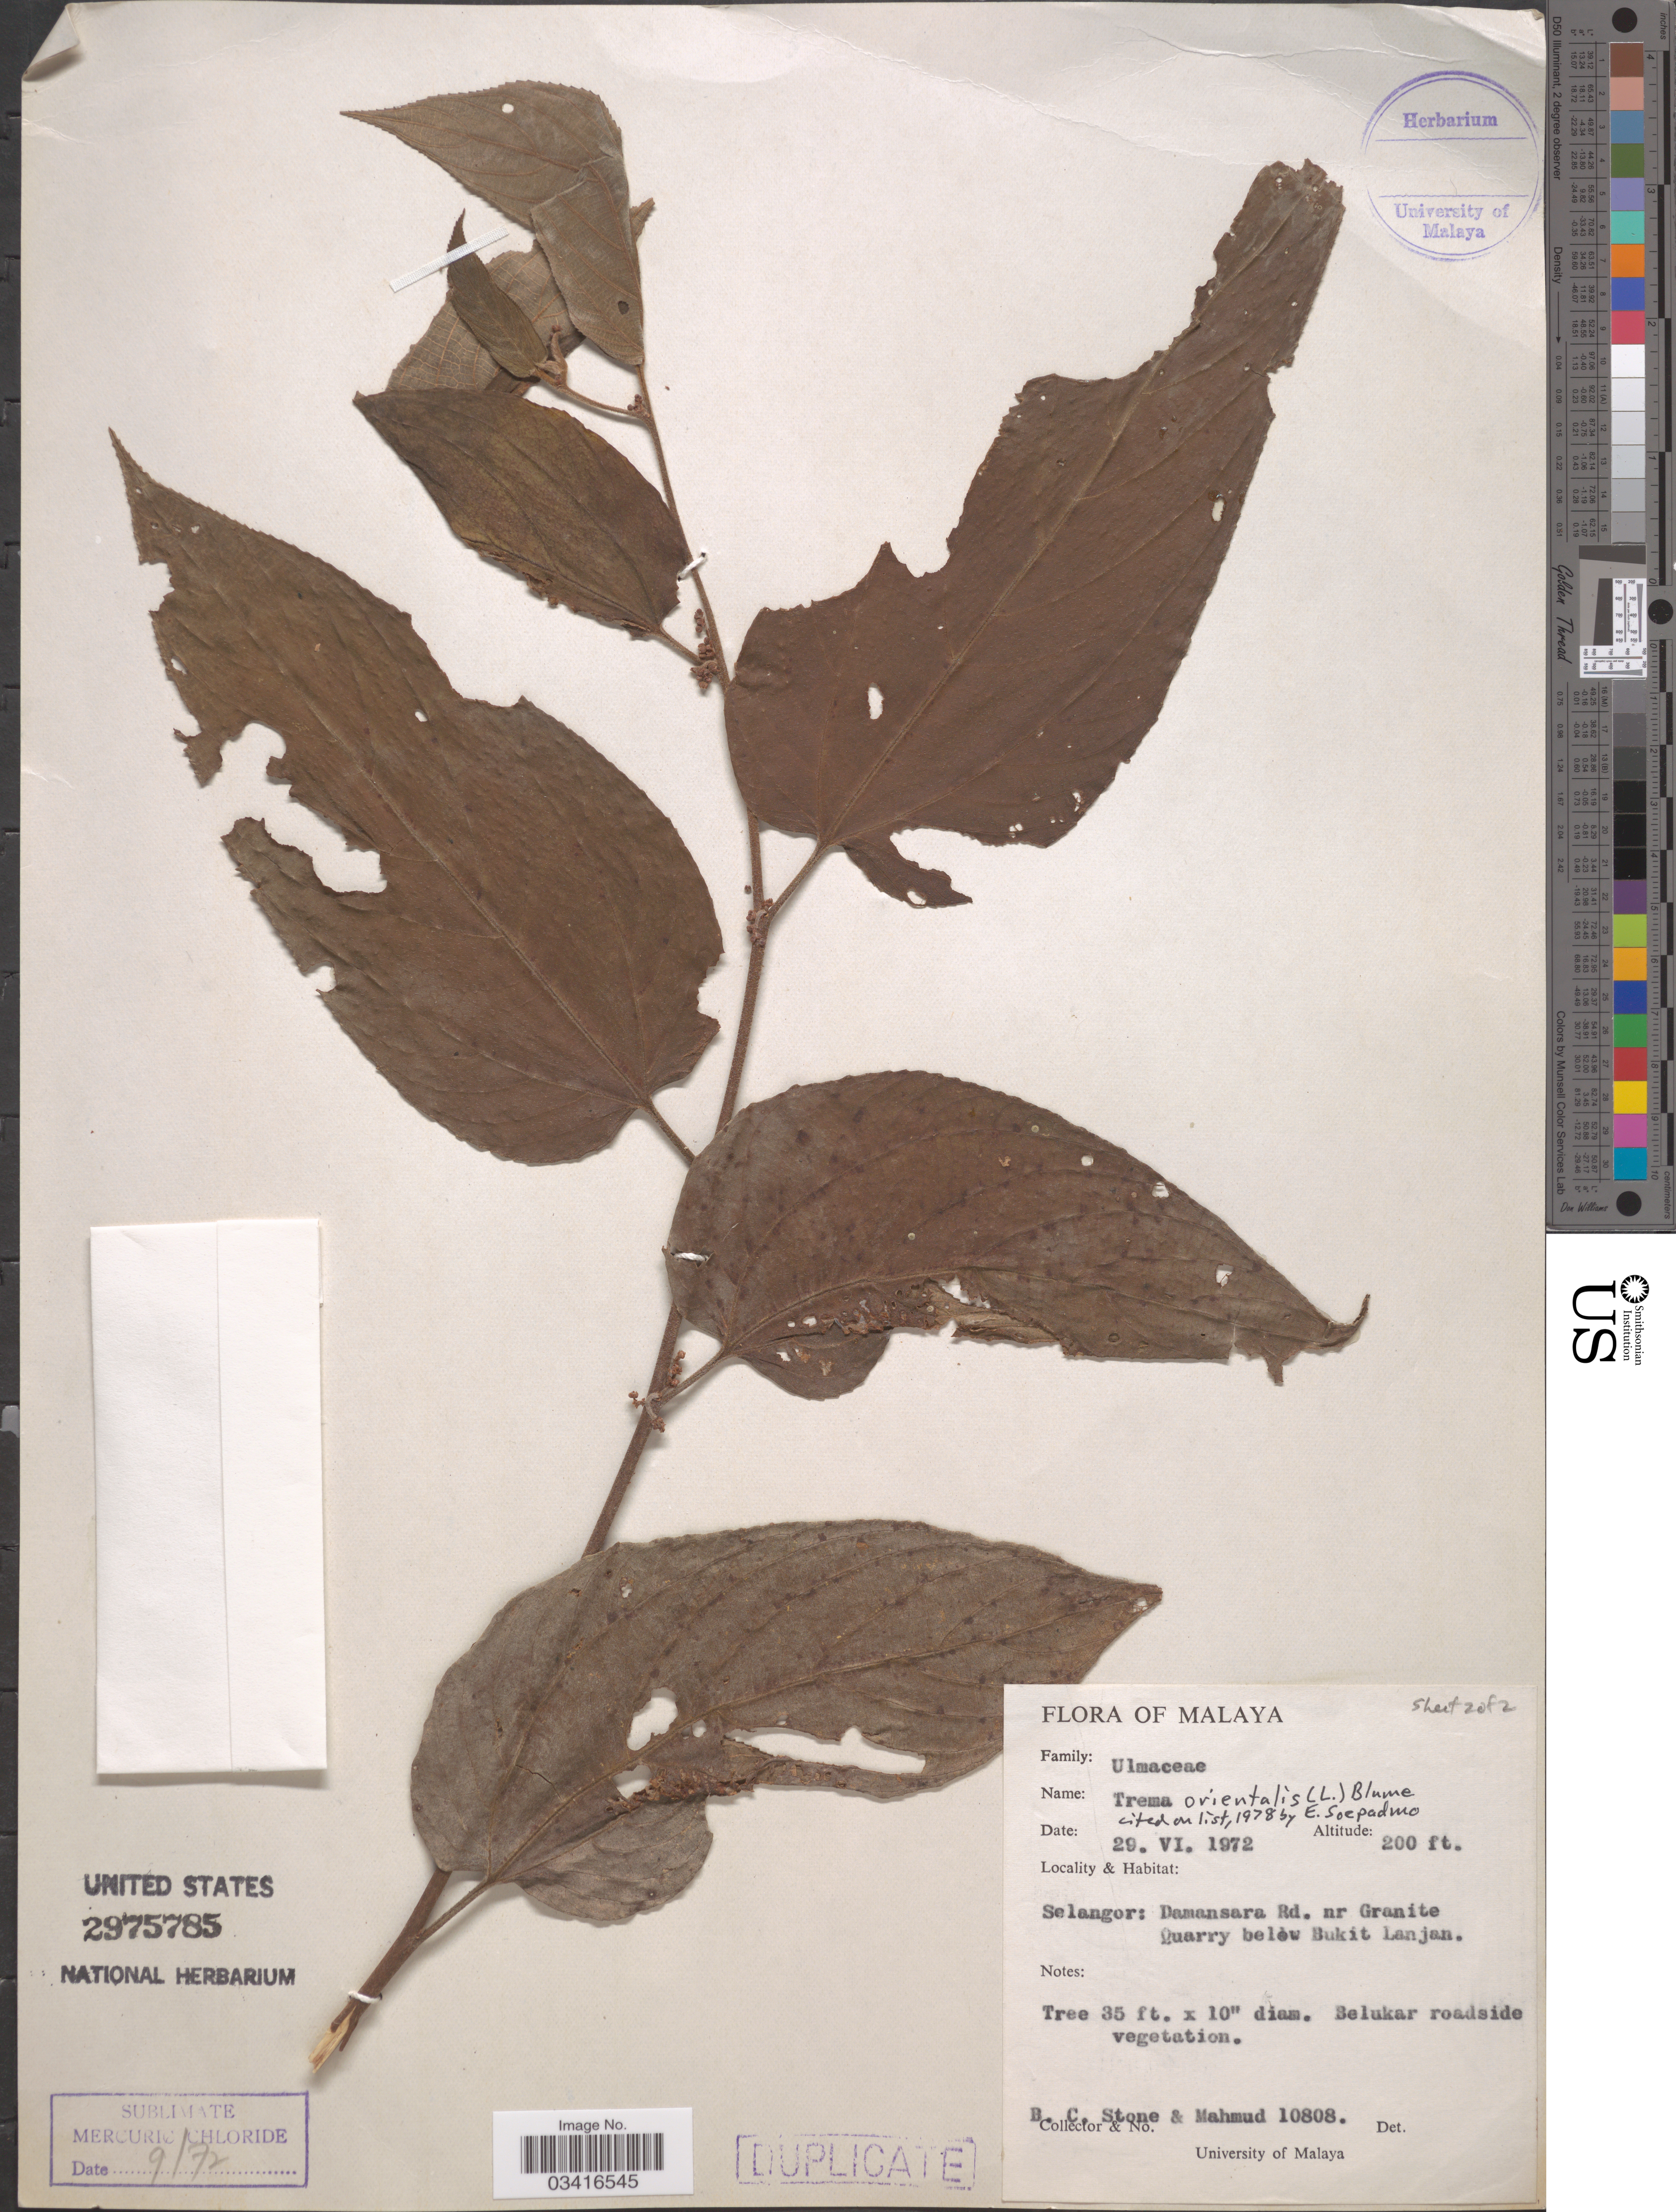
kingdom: Plantae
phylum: Tracheophyta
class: Magnoliopsida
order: Rosales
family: Cannabaceae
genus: Trema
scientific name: Trema orientale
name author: (L.) Blume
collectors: B. C. Stone & -. Mahmud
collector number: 10808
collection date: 1972-06-29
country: Malaysia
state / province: Selangor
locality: Malaya. Damansara Rd. nr Granite Quarry below Bukit Lanjan.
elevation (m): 61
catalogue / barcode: US 2975785